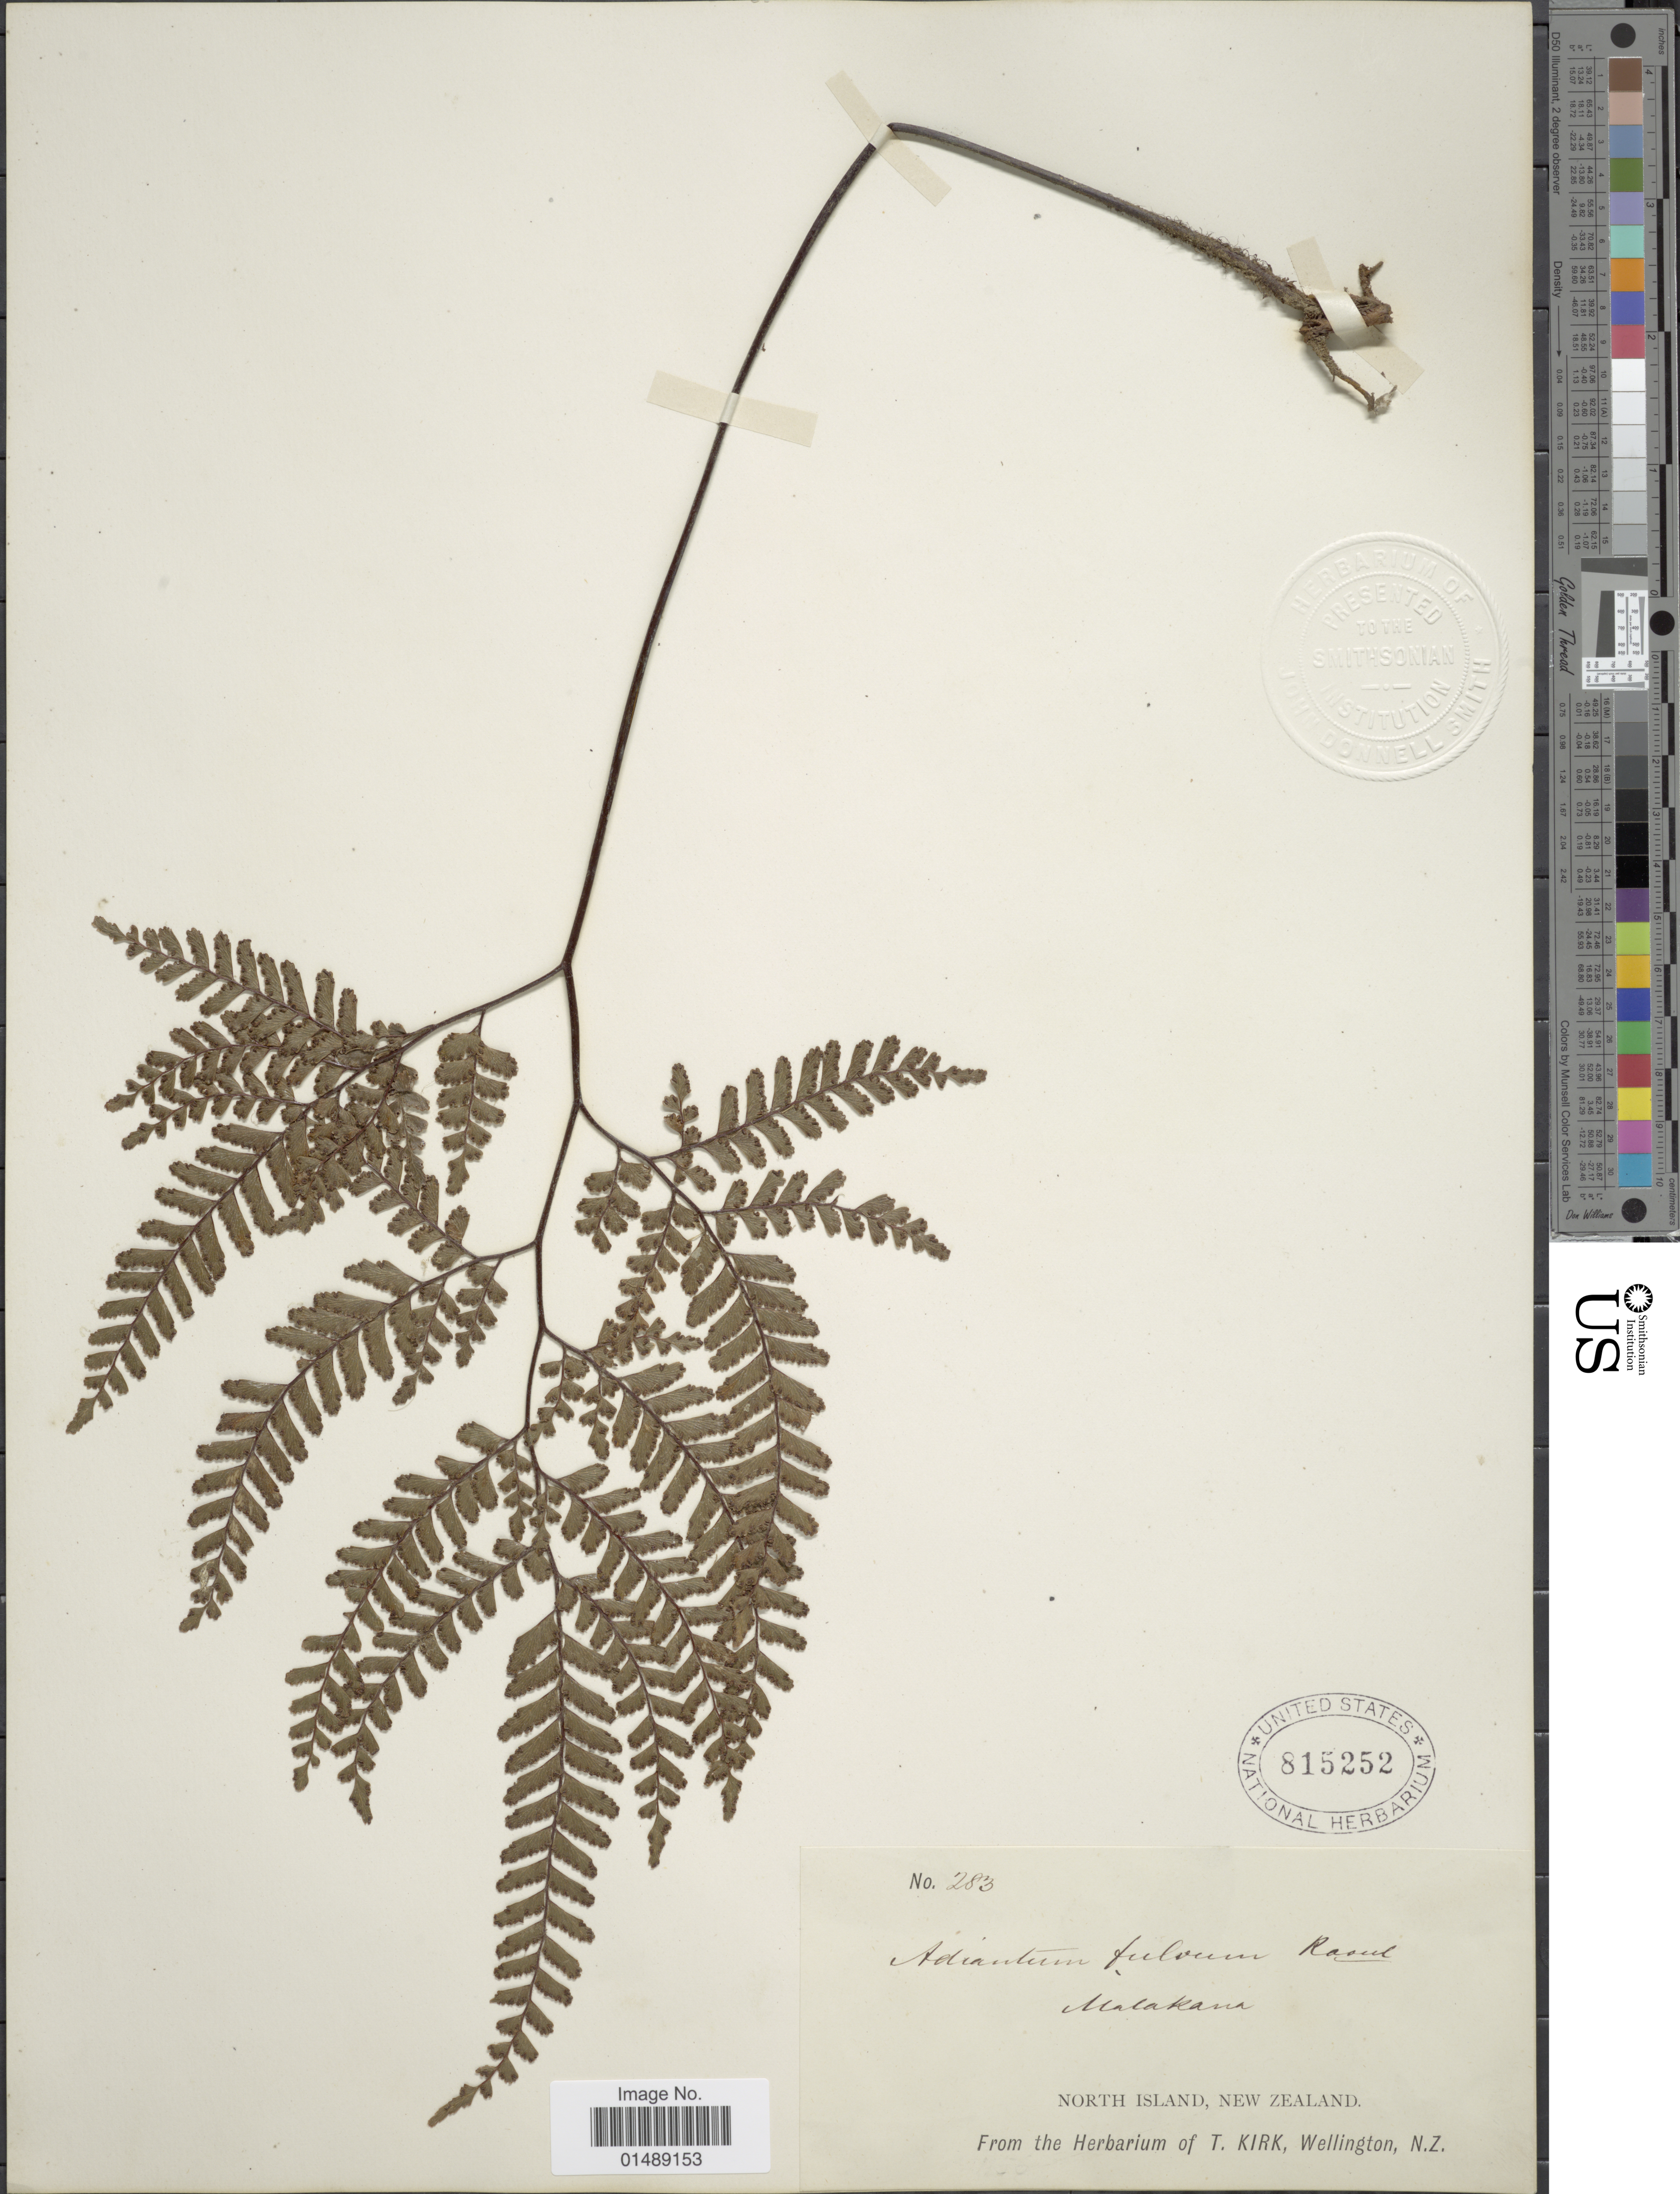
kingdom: Plantae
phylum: Tracheophyta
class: Polypodiopsida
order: Polypodiales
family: Pteridaceae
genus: Adiantum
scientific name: Adiantum fulvum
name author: M. Raoul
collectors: T. Kirk & N. Wellington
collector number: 283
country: New Zealand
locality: Malakana, North Island, New Zealand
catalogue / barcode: US 815252